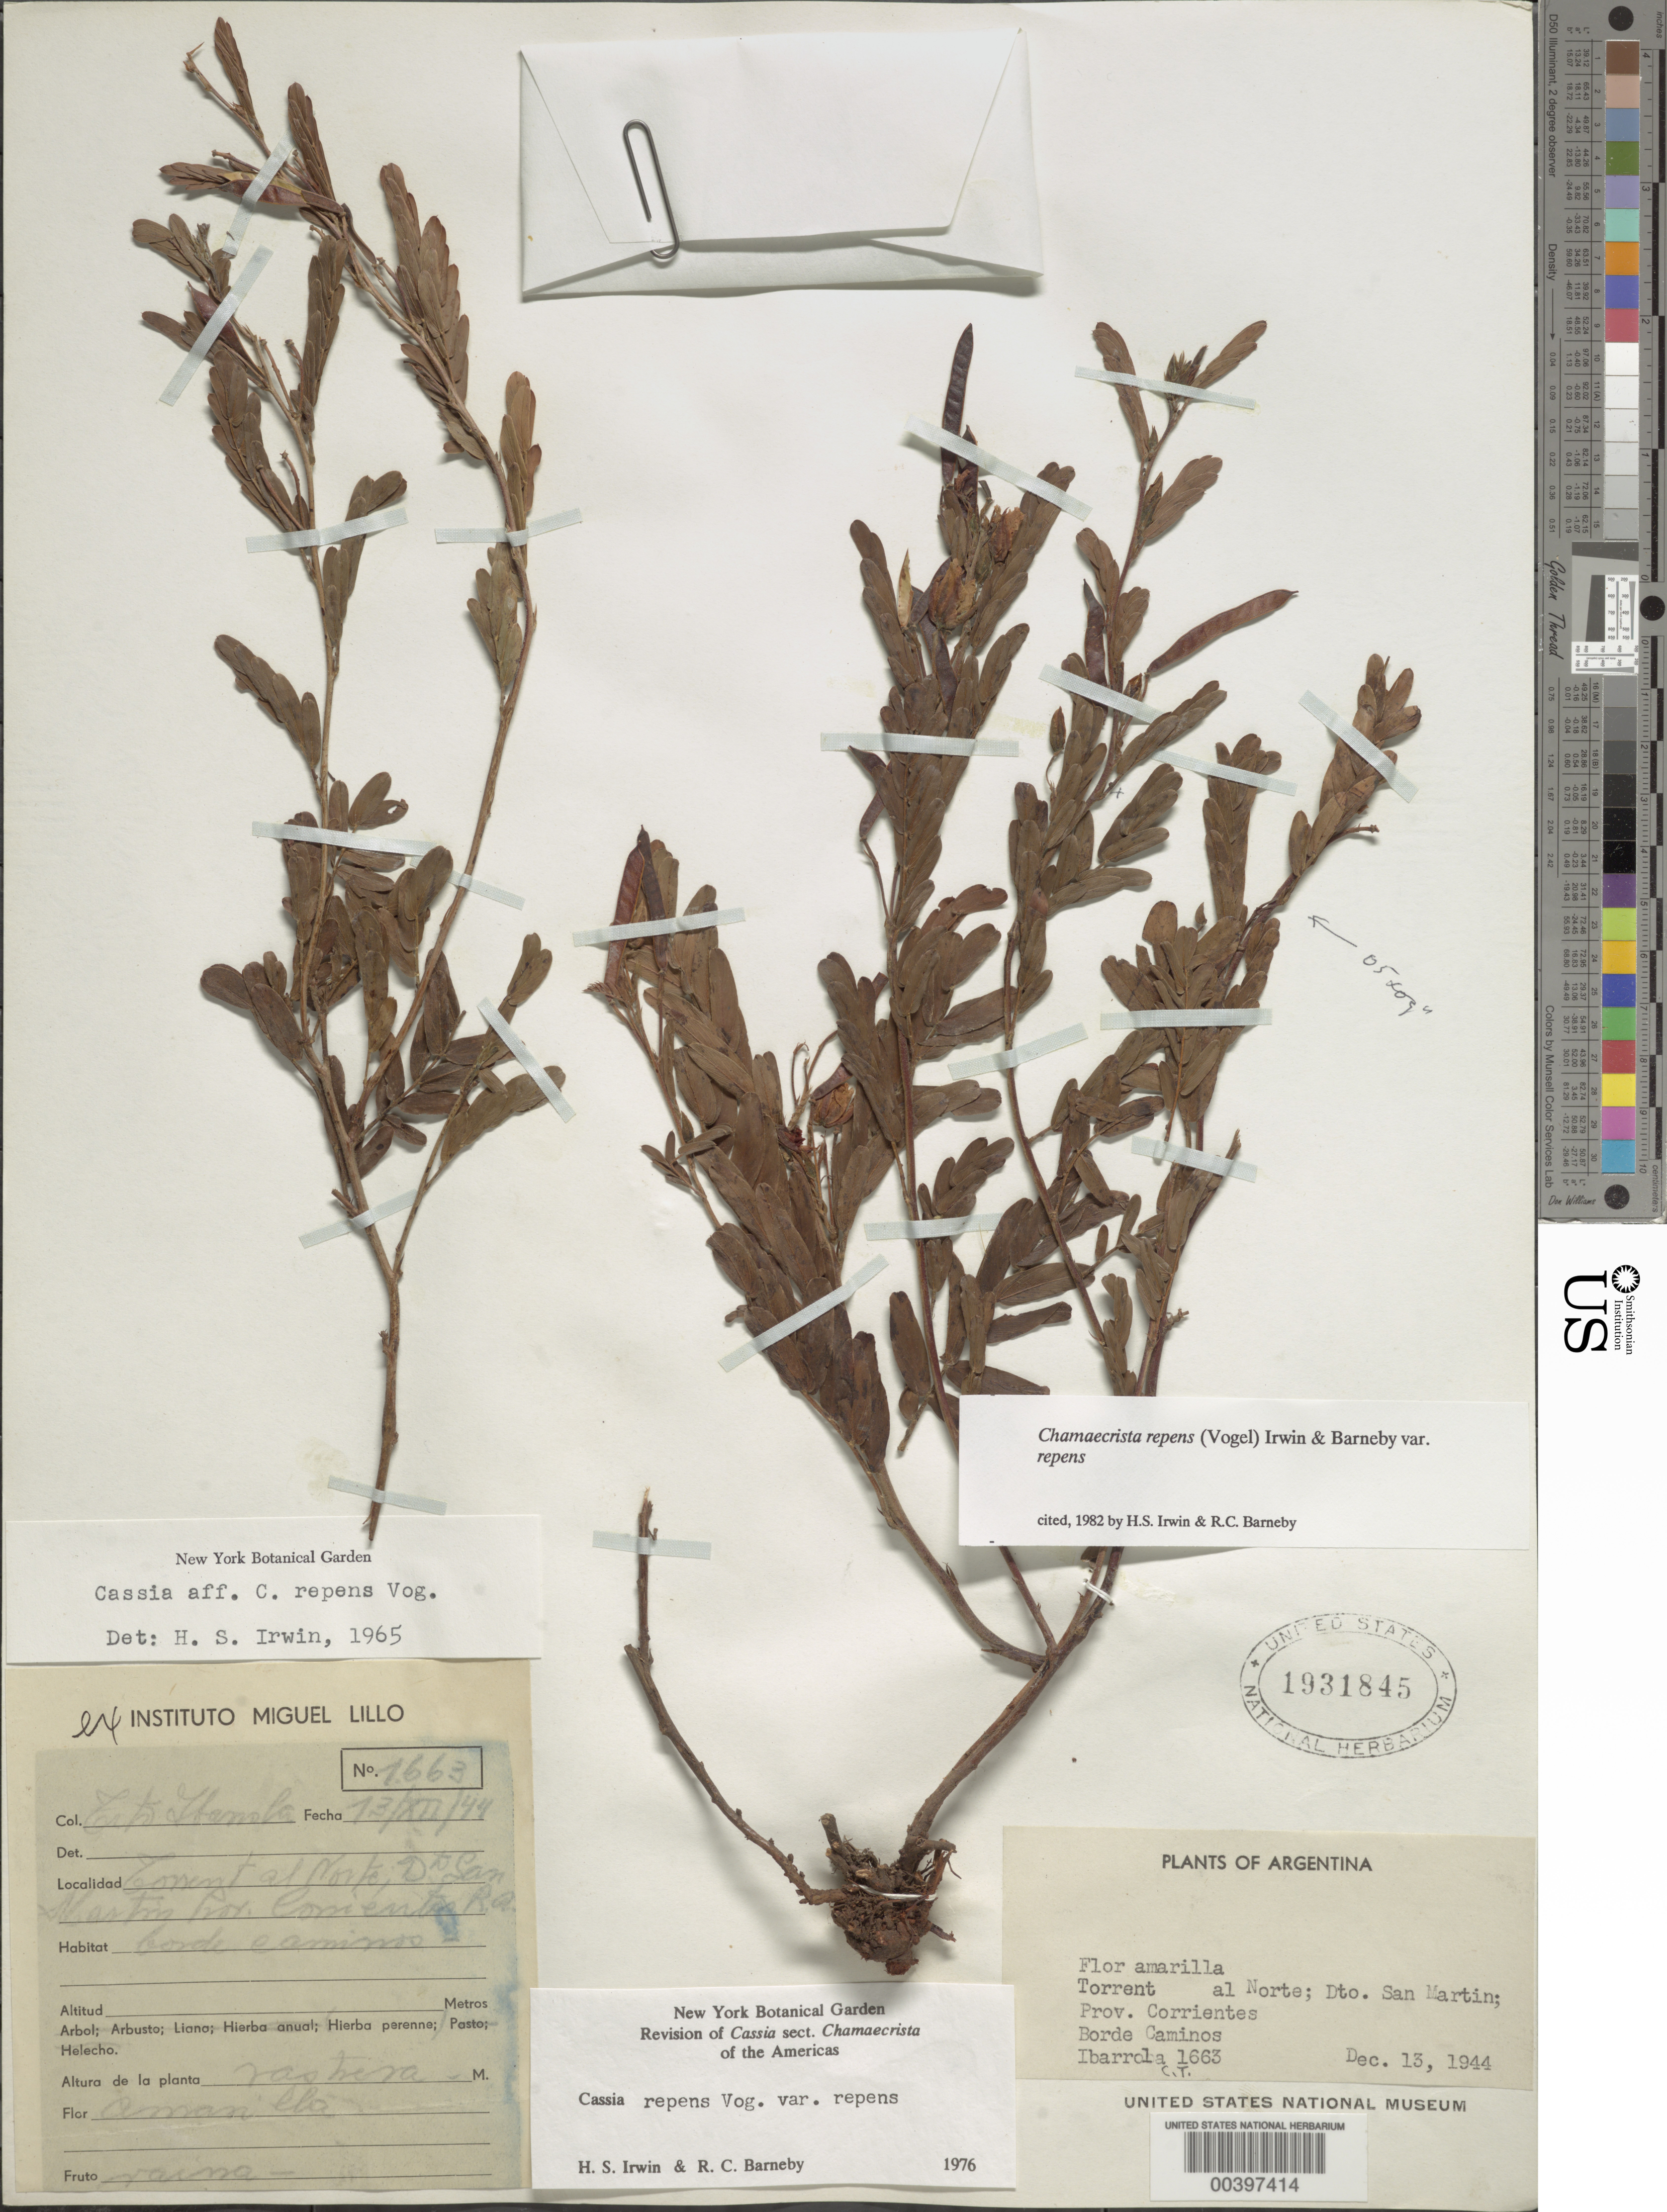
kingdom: Plantae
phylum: Tracheophyta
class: Magnoliopsida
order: Fabales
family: Fabaceae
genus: Chamaecrista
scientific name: Chamaecrista repens var. repens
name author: (Vogel) H.S. Irwin & Barneby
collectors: C. Ibarrola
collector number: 1663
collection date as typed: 13 Dec 1944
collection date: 1944-12-13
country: Argentina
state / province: Corrientes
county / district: San Martín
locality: Torrent al Norte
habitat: Borde caminos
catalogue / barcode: US 1931845